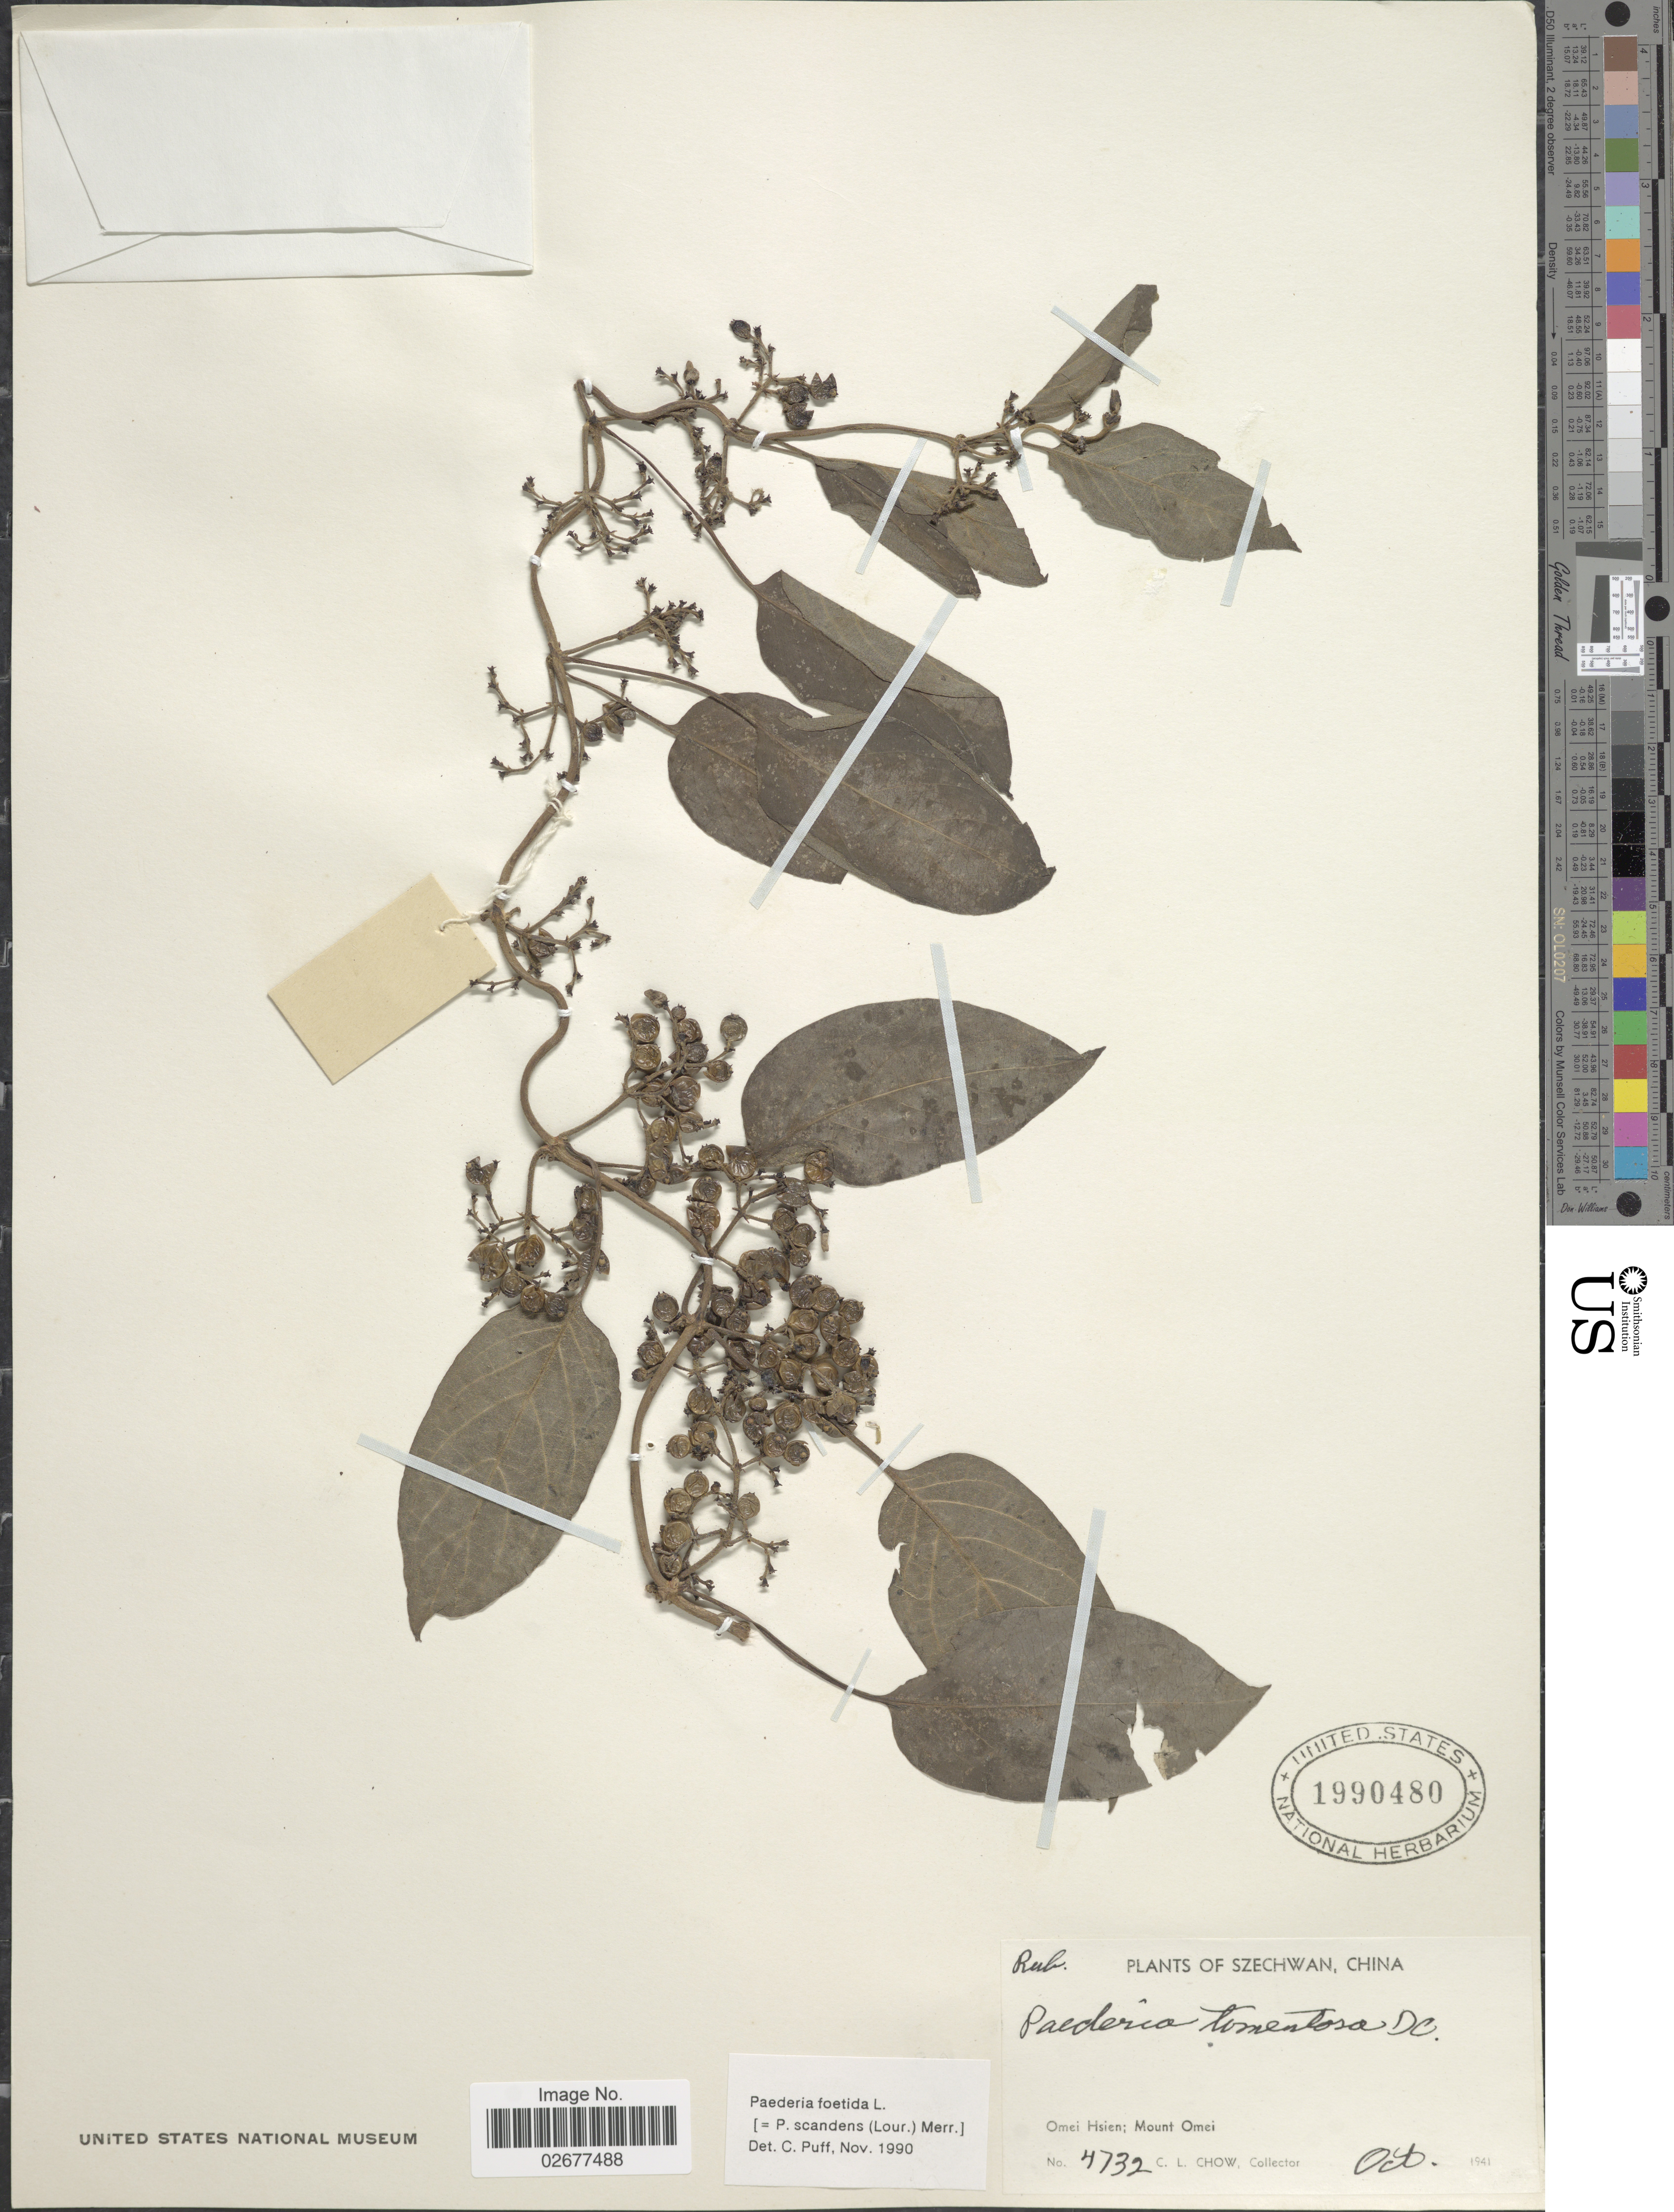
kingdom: Plantae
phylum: Tracheophyta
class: Magnoliopsida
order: Gentianales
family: Rubiaceae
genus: Paederia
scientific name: Paederia foetida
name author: L.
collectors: C. Chow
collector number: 4732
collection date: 1941-10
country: China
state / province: Sichuan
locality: Szechwan. Omei Hsien; Mount Omei.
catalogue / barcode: US 1990480